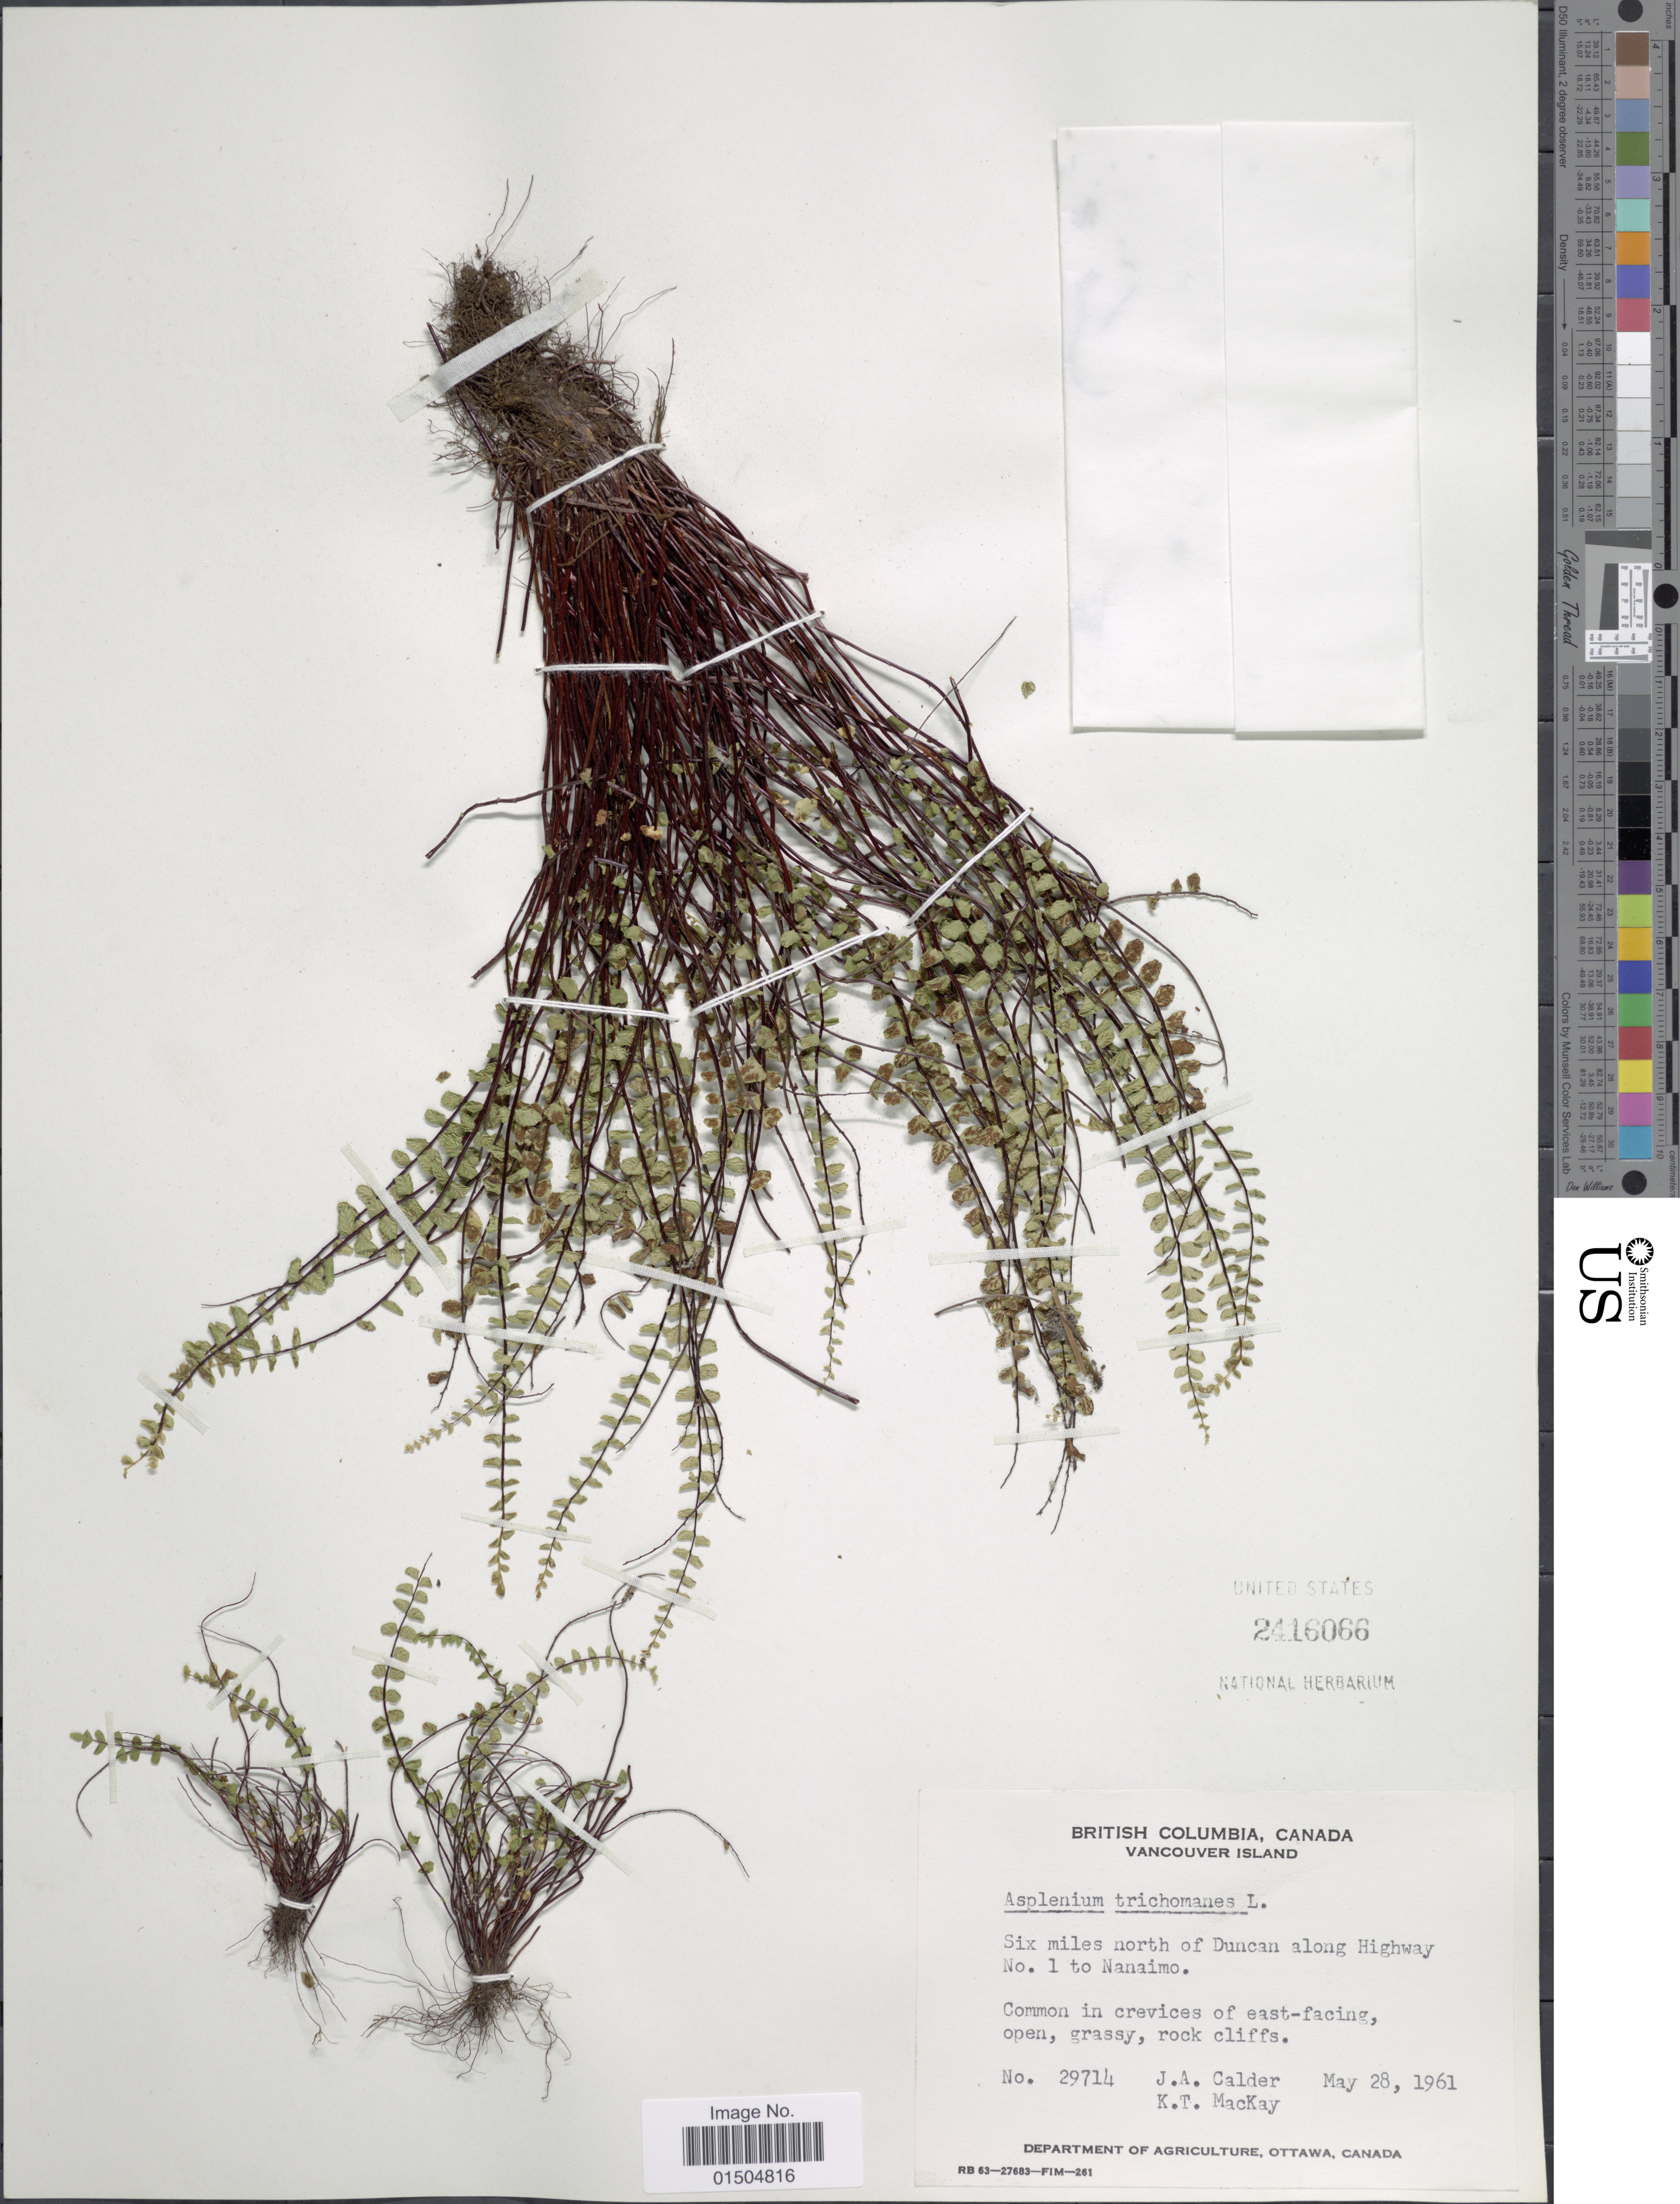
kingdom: Plantae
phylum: Tracheophyta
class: Polypodiopsida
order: Polypodiales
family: Aspleniaceae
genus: Asplenium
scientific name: Asplenium trichomanes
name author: L.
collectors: J. A. Calder & K. T. Mackay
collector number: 29714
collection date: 1961-05-28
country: Canada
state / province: British Columbia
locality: Vancouver Island. Six miles north of Duncan along Highway No. 1 to Nanaimo.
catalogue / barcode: US 2416066